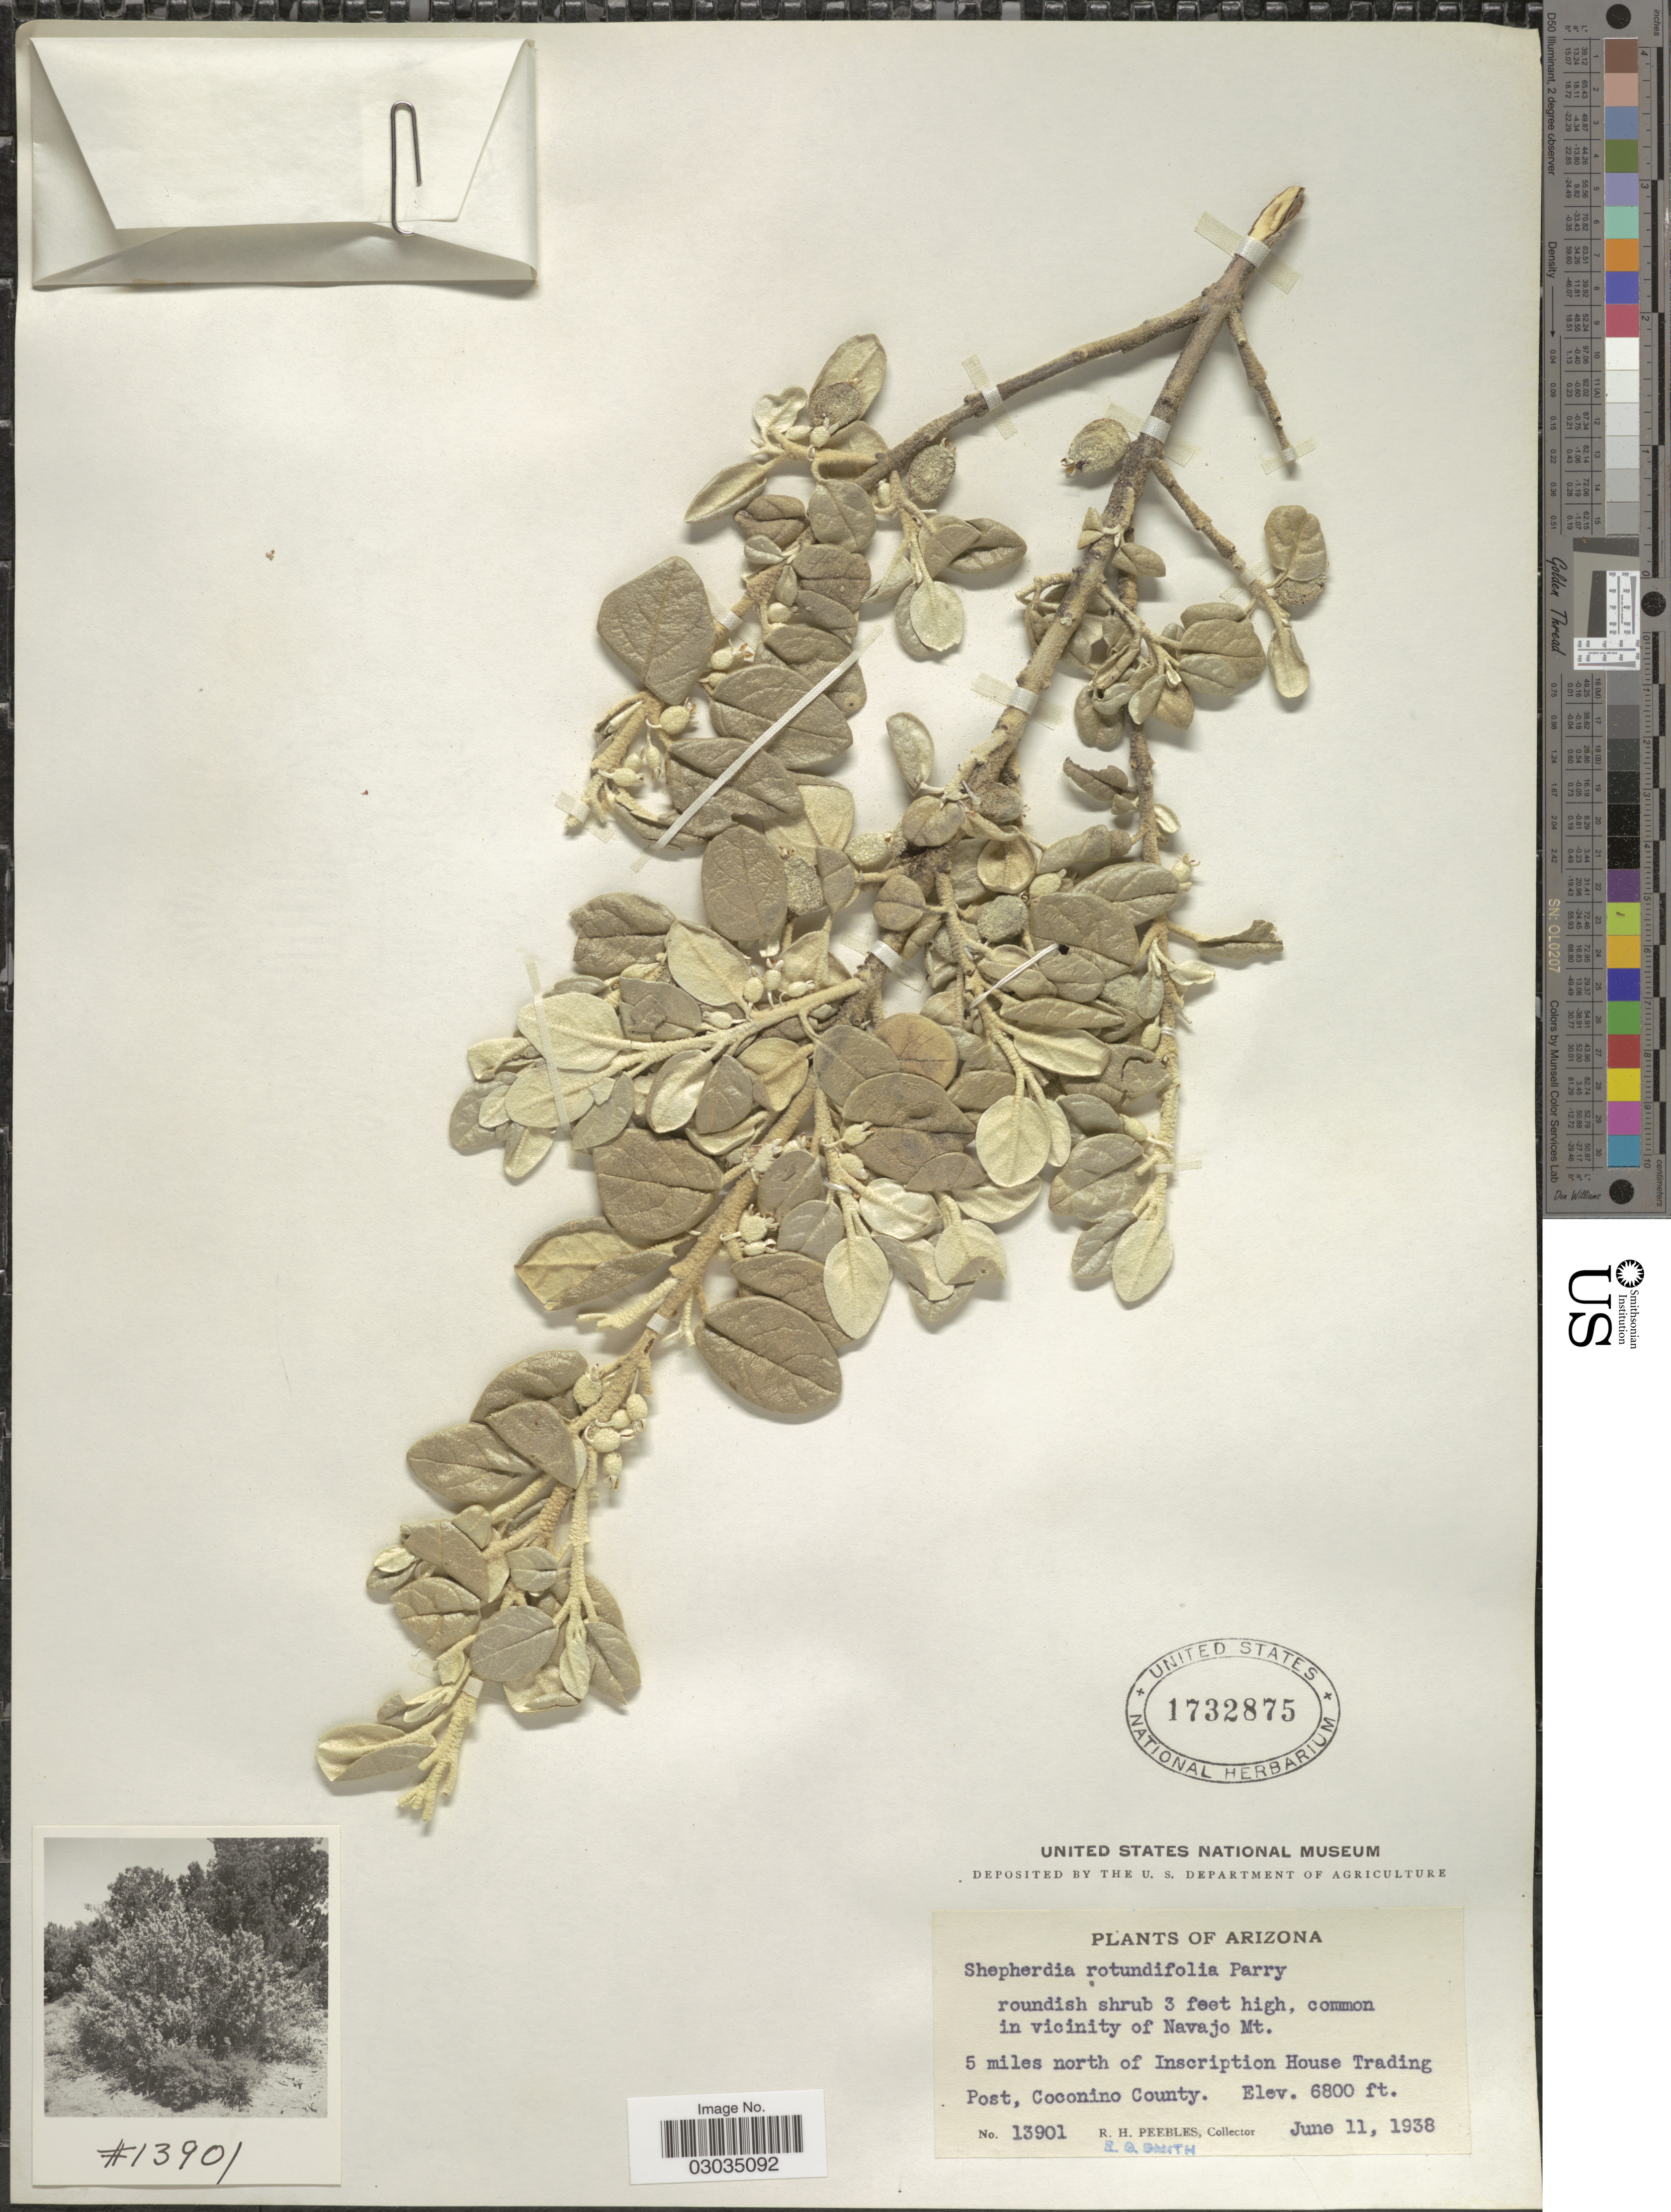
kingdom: Plantae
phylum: Tracheophyta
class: Magnoliopsida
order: Rosales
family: Elaeagnaceae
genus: Shepherdia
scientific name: Shepherdia rotundifolia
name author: Parry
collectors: R. H. Peebles & E. G. Smith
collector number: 13901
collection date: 1938-06-11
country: United States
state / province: Arizona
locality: Common in vicinity of Navajo Mt., 5 miles north of Inscription House Trading Post, Coconino County.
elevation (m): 2073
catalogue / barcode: US 1732875